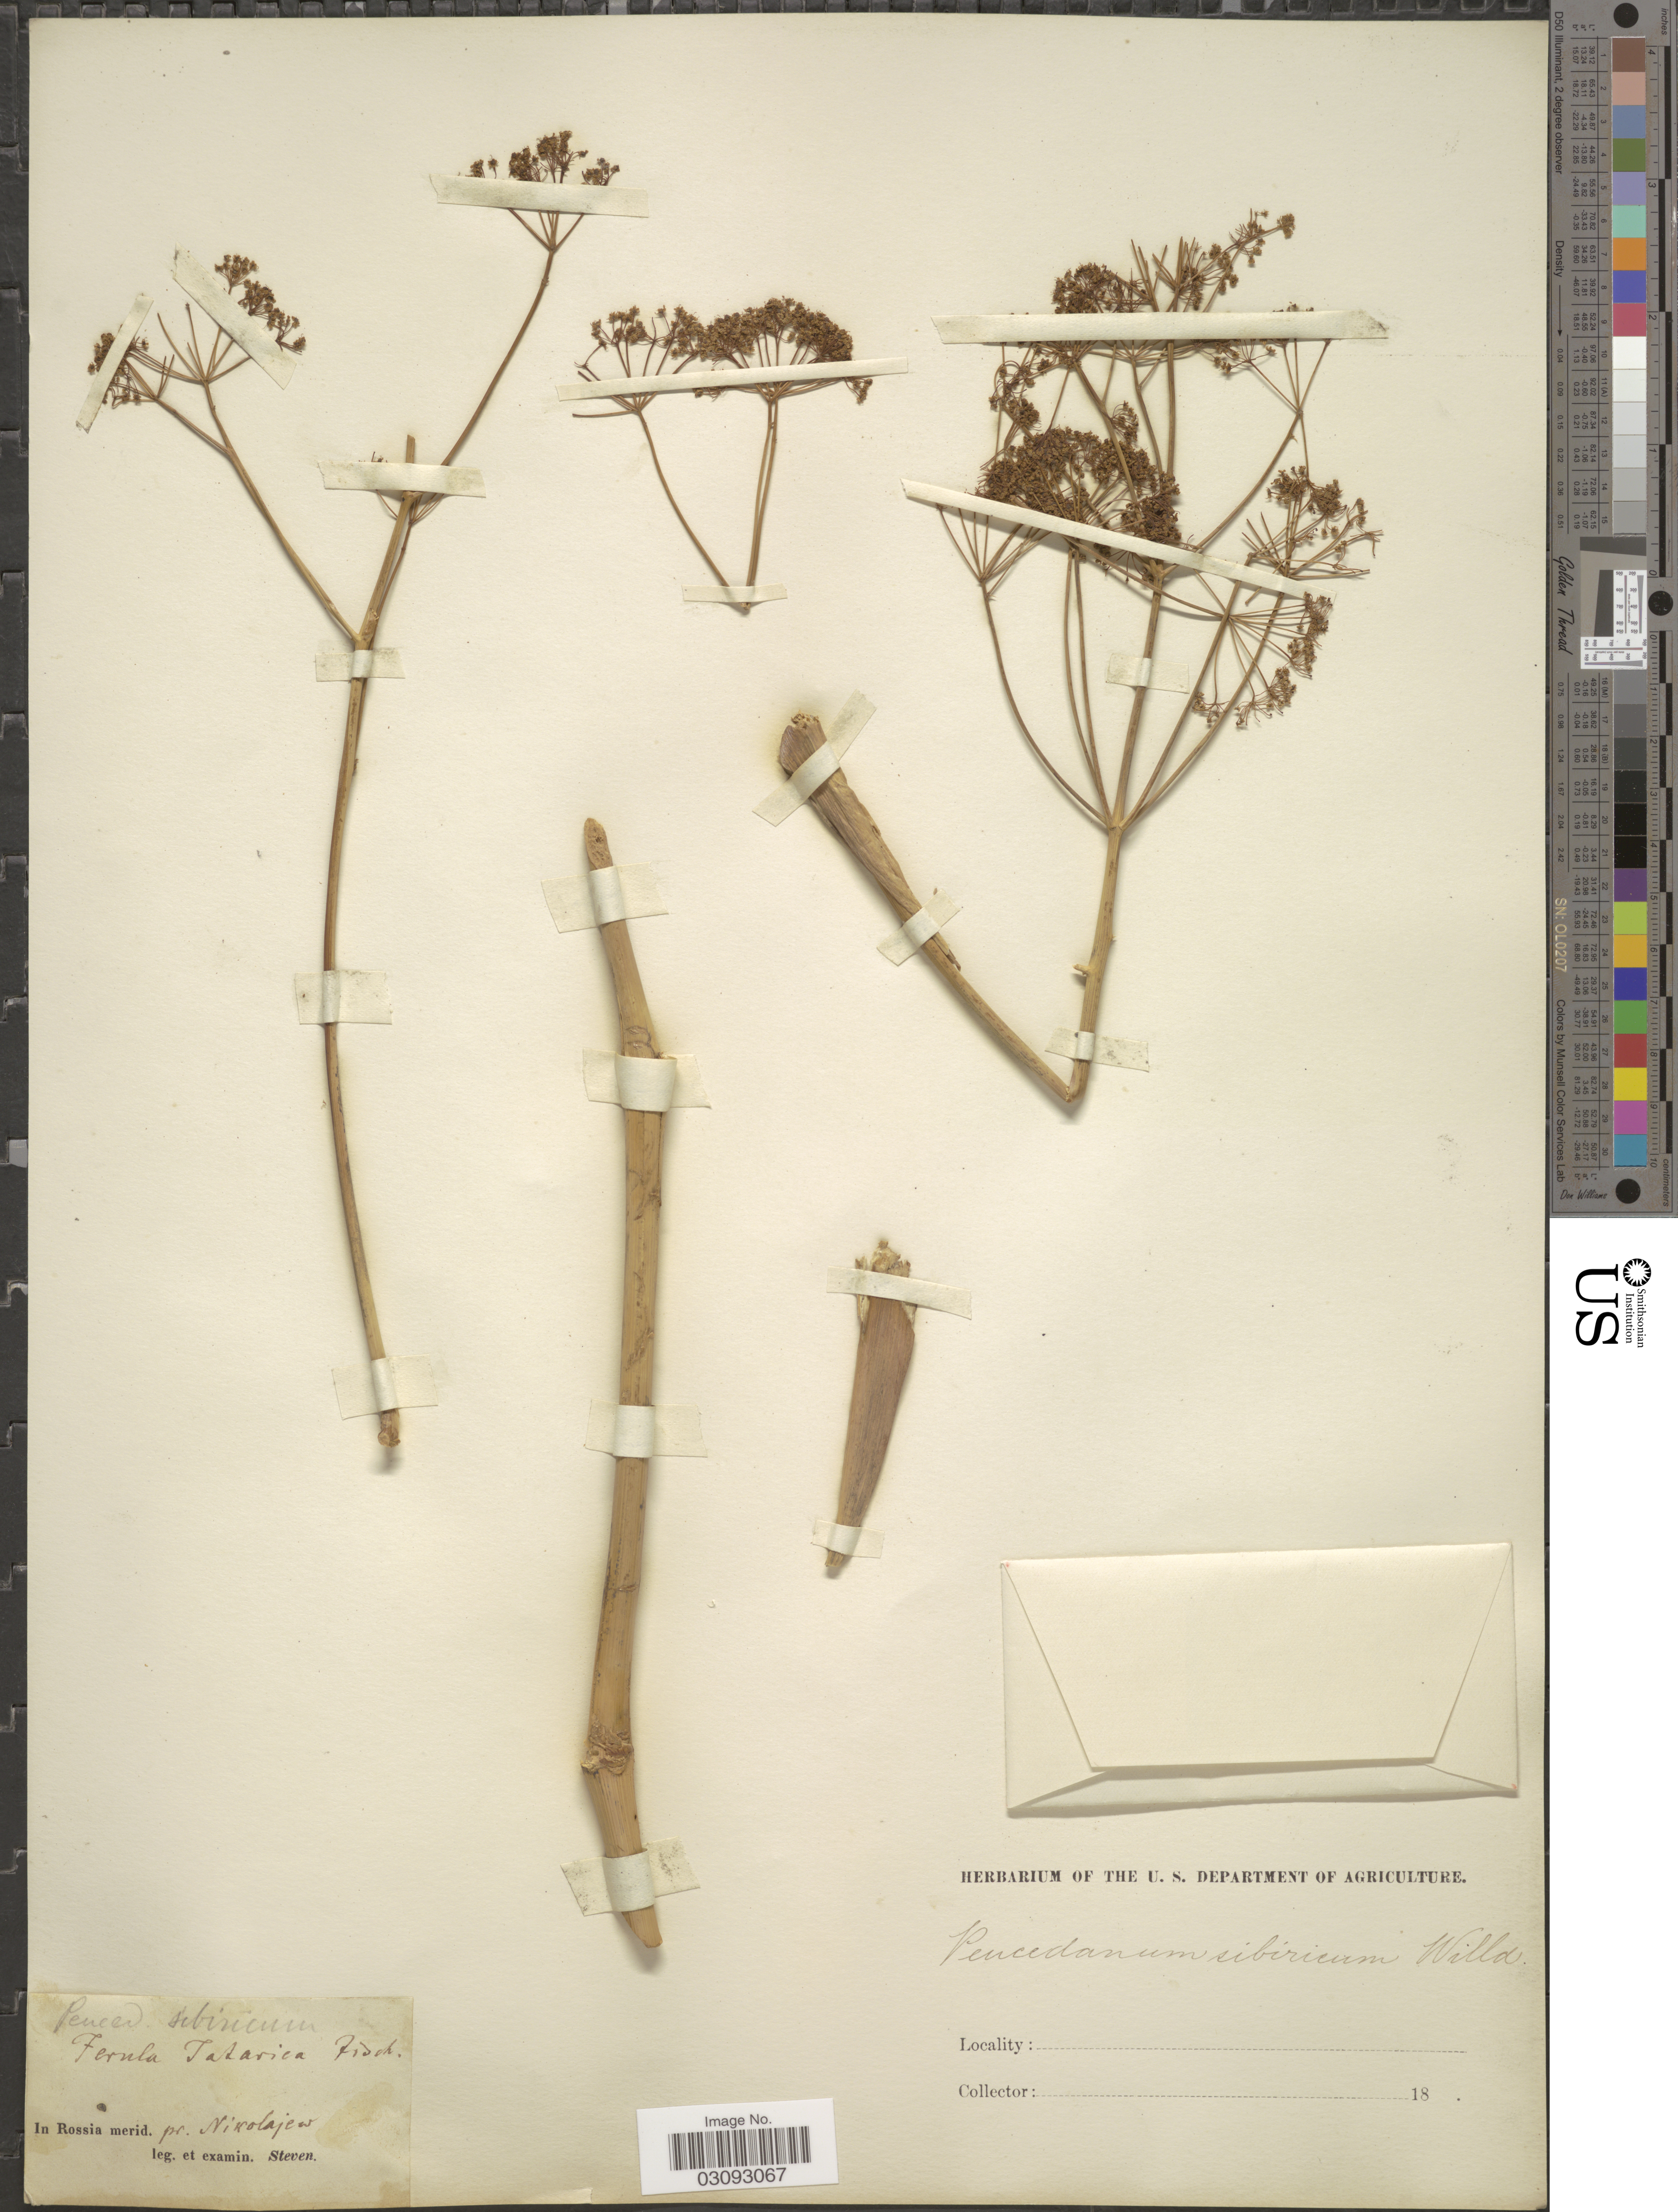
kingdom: Plantae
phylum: Tracheophyta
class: Magnoliopsida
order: Apiales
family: Apiaceae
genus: Peucedanum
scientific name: Peucedanum sibiricum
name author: Willd.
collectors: -- Steven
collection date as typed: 18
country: Ukraine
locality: Rossia merid. pr. Nikolajew.